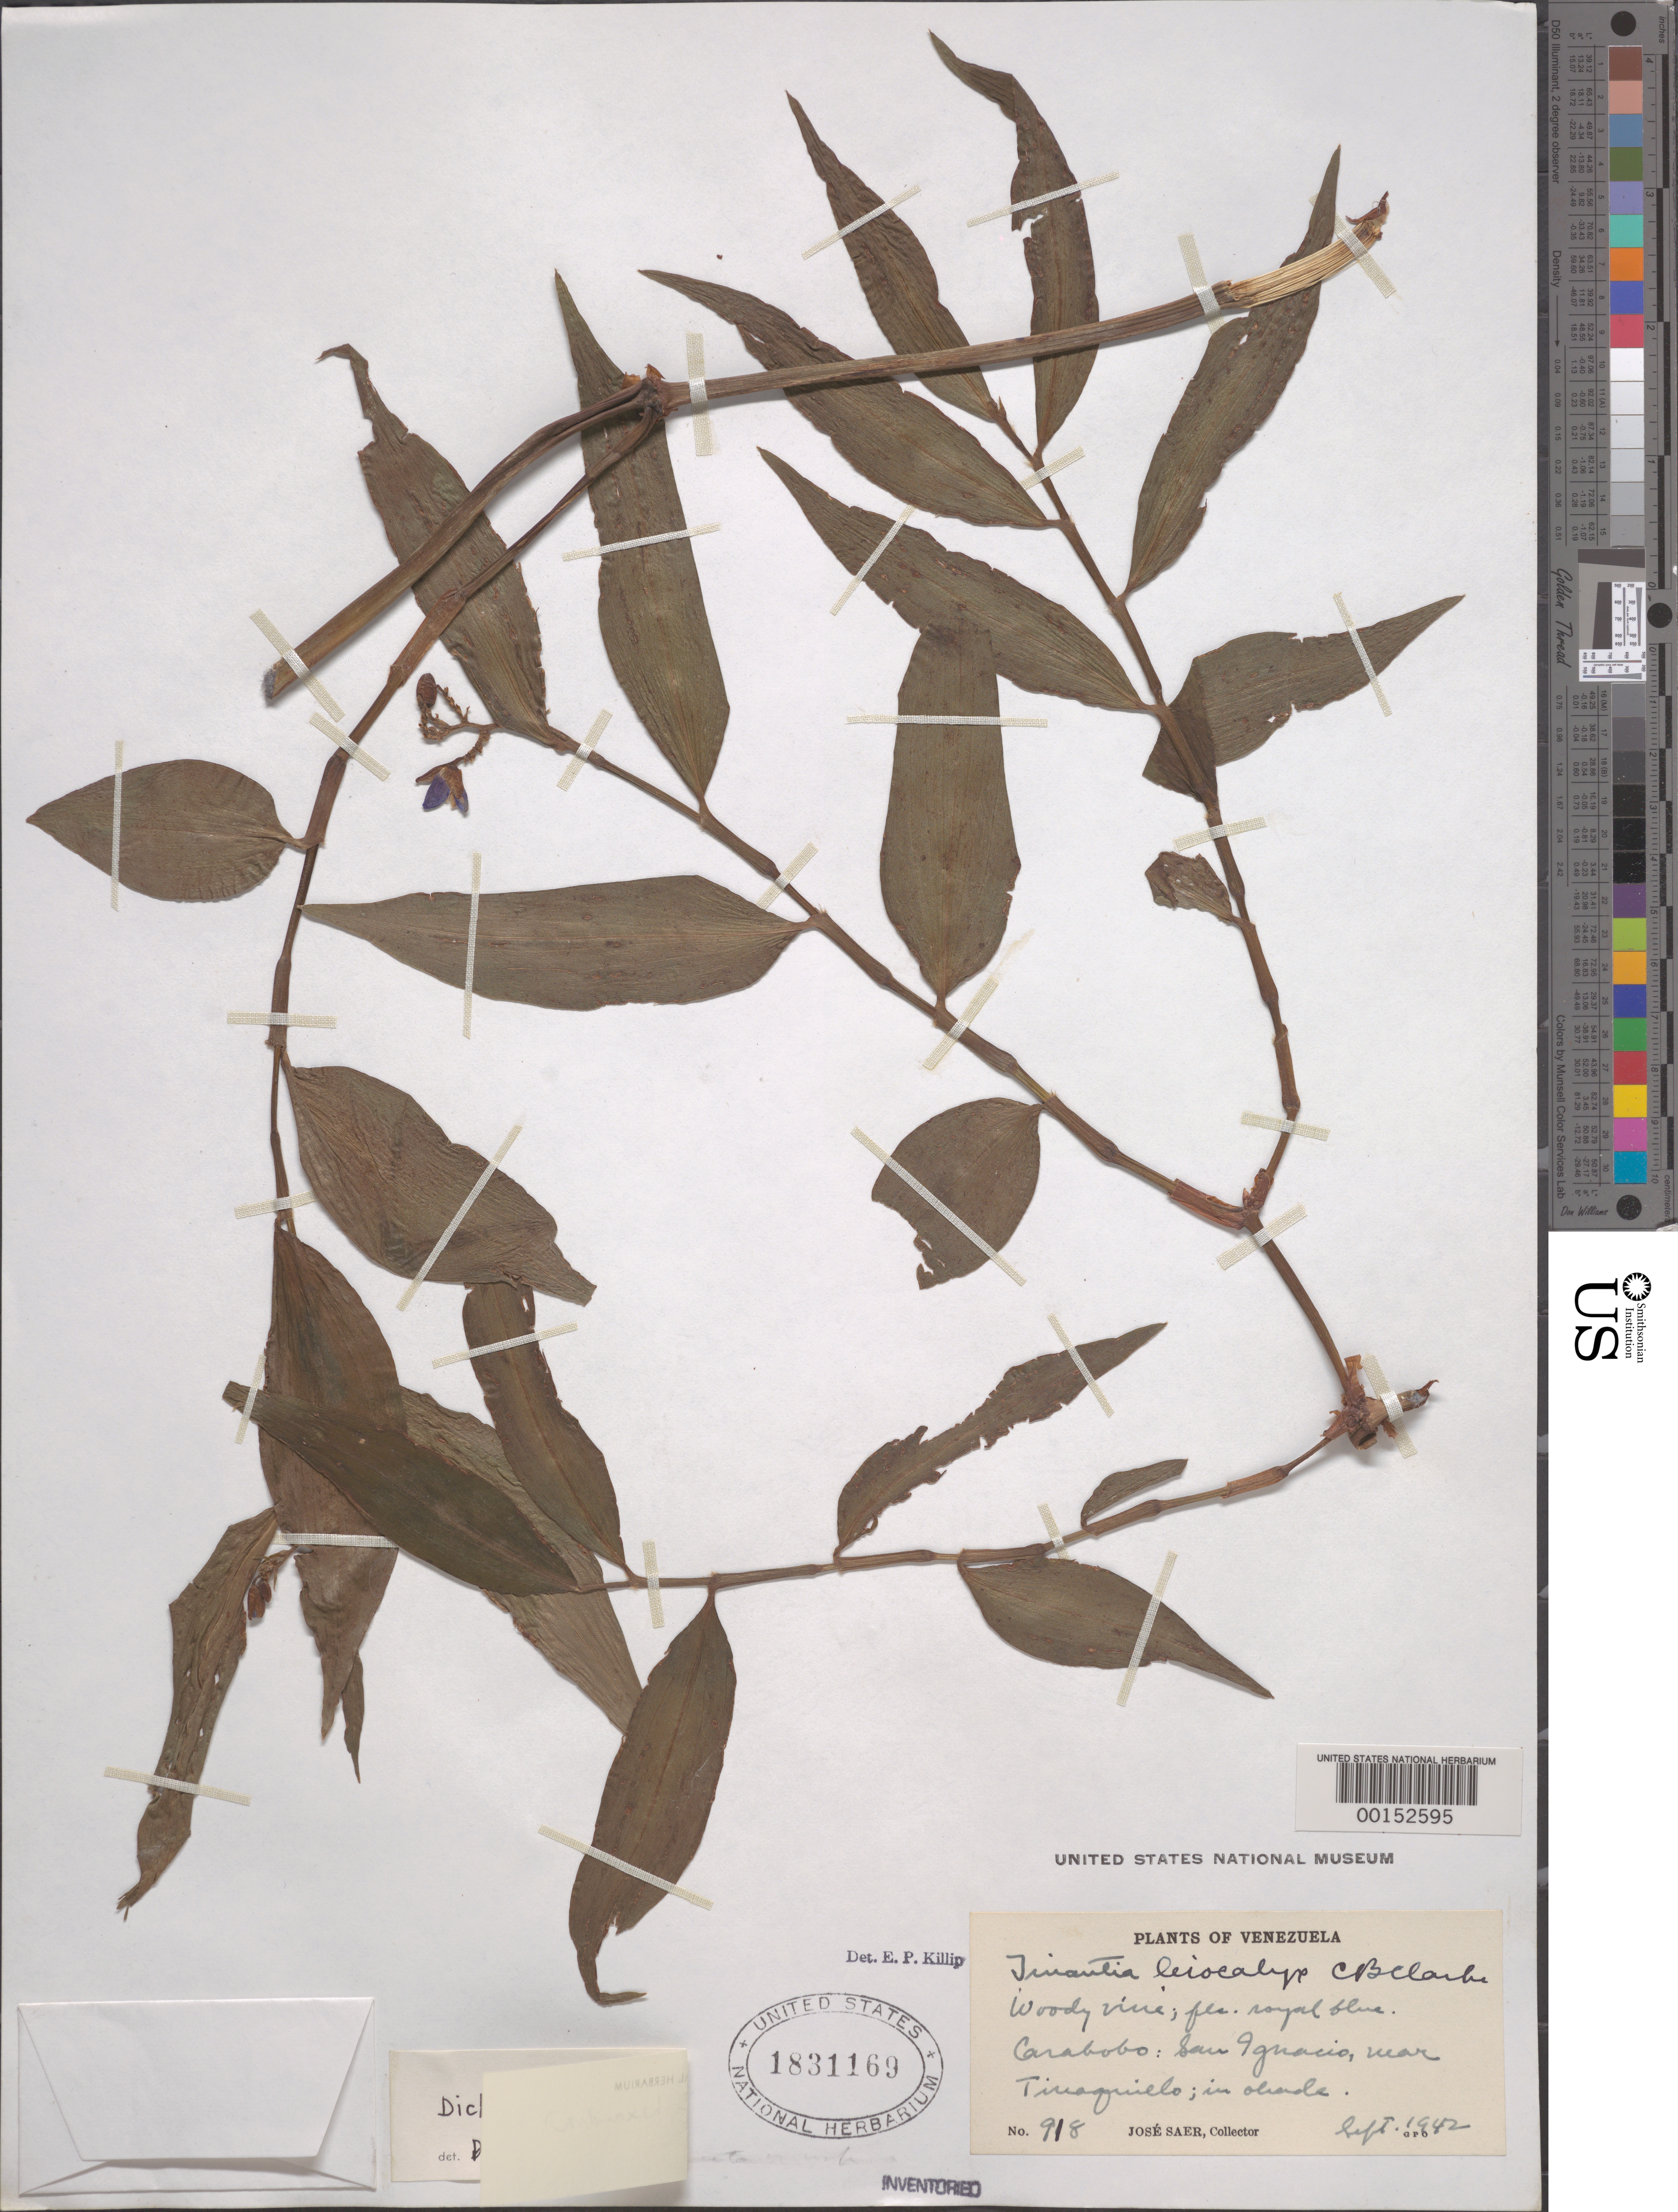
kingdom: Plantae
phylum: Tracheophyta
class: Liliopsida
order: Commelinales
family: Commelinaceae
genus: Dichorisandra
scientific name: Dichorisandra hexandra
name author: (Aubl.) Standl.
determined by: Hunt, D. R.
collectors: J. Saer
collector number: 918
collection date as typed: Sep 1942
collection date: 1942-09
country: Venezuela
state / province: Carabobo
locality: San ignacio, near tiraquielo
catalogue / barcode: US 1831169